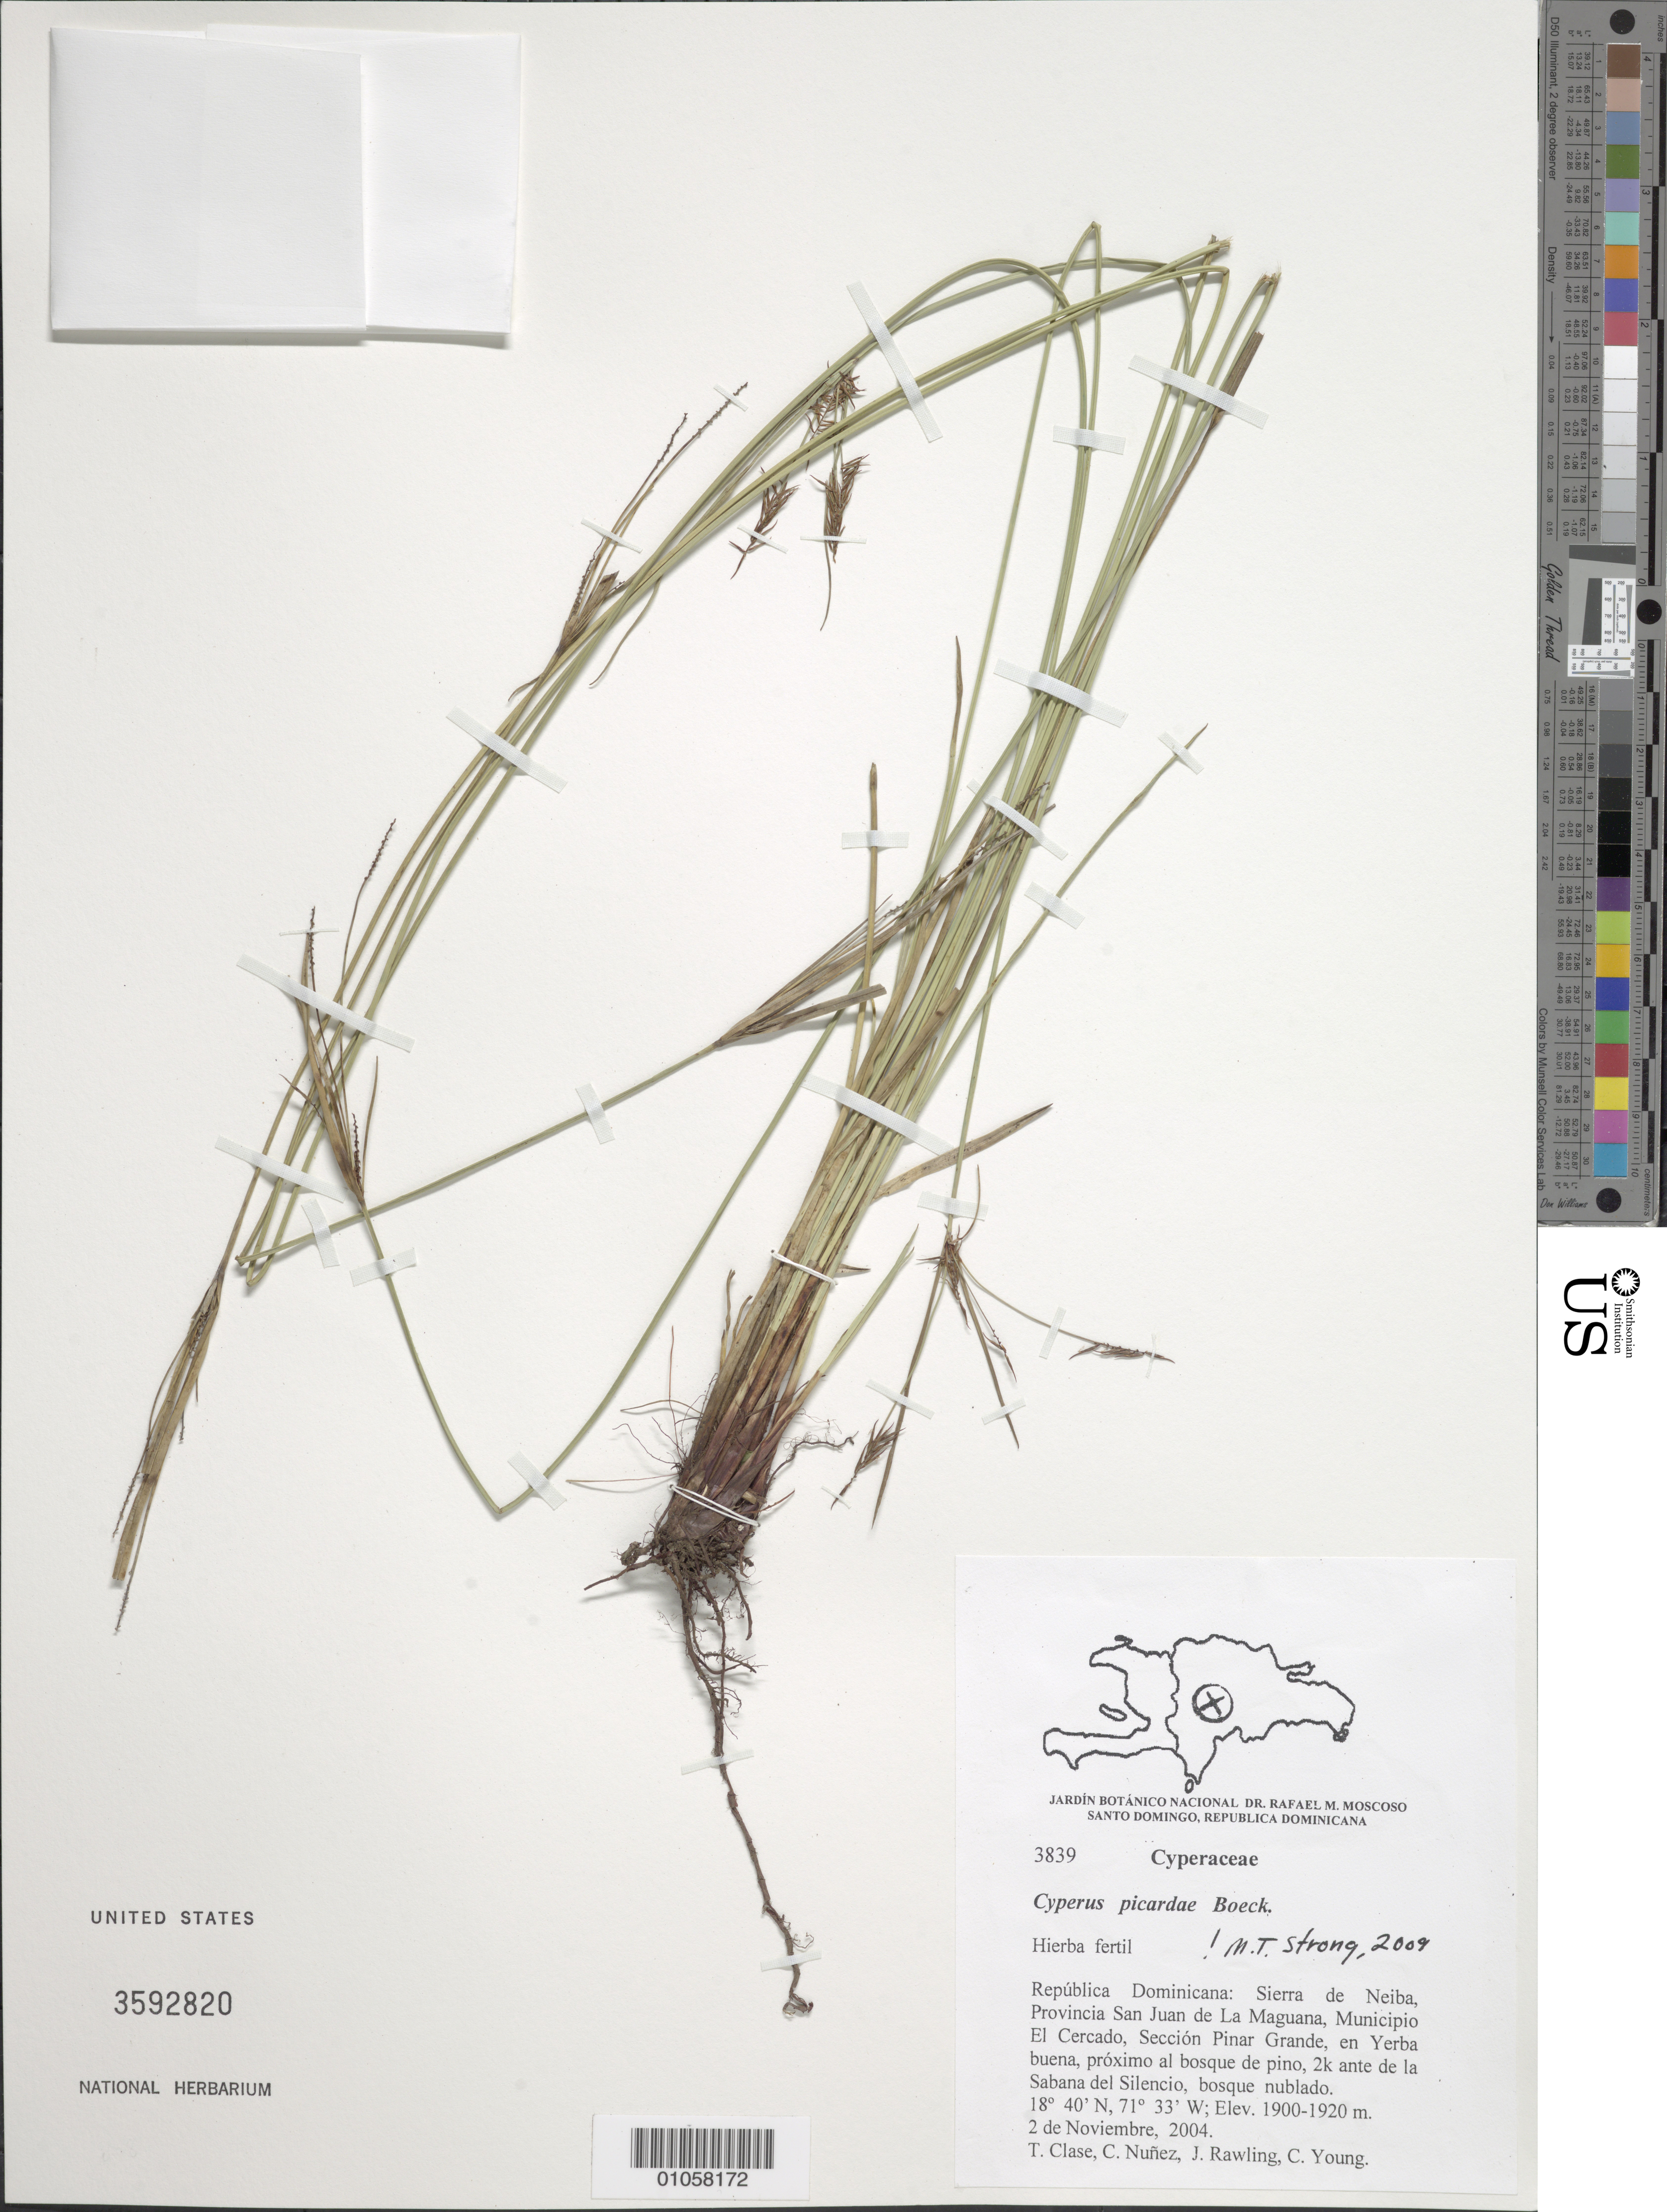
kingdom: Plantae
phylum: Tracheophyta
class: Liliopsida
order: Poales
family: Cyperaceae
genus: Cyperus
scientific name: Cyperus picardae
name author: Boeckeler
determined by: Strong, M. T., (US), Smithsonian Institution - National Museum of Natural History (UNITED STATES)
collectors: T. Clase, C. Nunez, J. Rawling & C. Young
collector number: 3839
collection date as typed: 02 Nov 2004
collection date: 2004-11-02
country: Dominican Republic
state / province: San Juan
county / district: San Juan de la Maguana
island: Hispaniola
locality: Municipio El Cercado, Sección Pinar Grande, en Yerba buena, próximo al bosque de pino 2 k ante de la Sabana del Silencio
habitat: Bosque nublado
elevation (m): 1900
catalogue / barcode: US 3592820